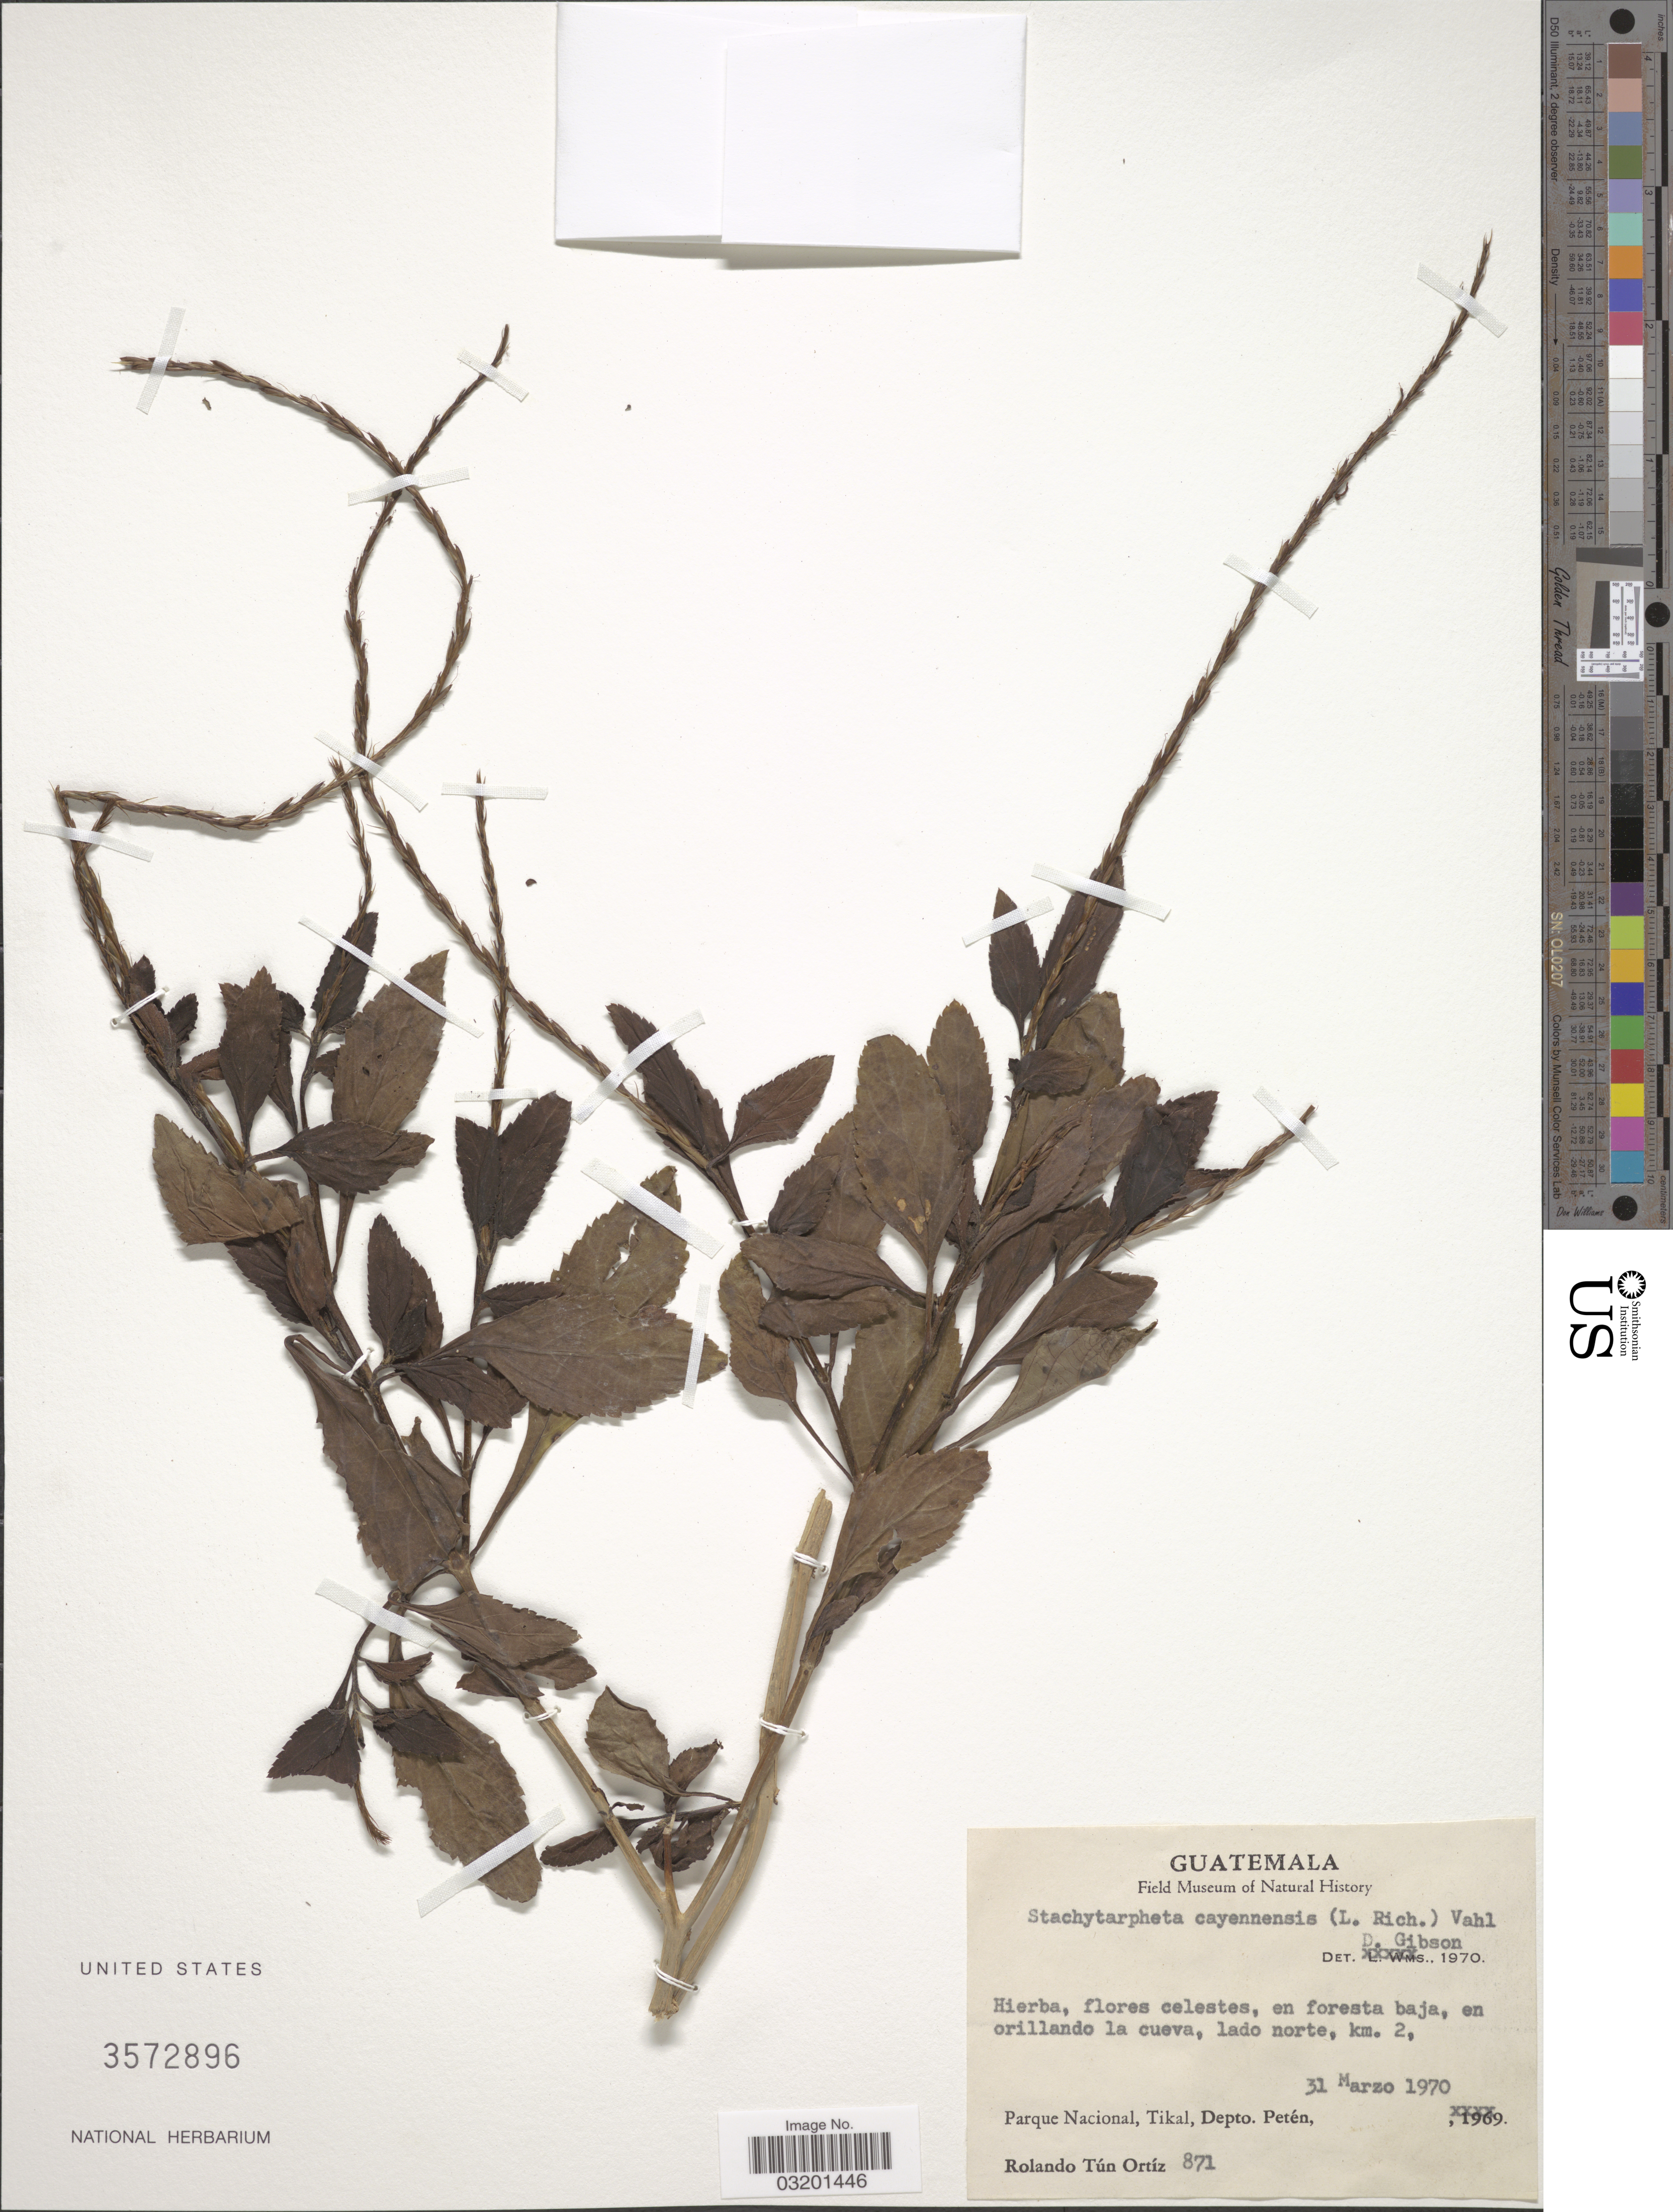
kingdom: Plantae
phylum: Tracheophyta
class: Magnoliopsida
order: Lamiales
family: Verbenaceae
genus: Stachytarpheta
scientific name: Stachytarpheta cayennensis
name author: (Rich.) Vahl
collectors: R. T. Ortíz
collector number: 871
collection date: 1970-03-31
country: Guatemala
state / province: El Petén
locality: En orillando la cueva, lado norte, km. 2, Parque Nacional, Tikal, Depto. Petén.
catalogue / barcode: US 3572896